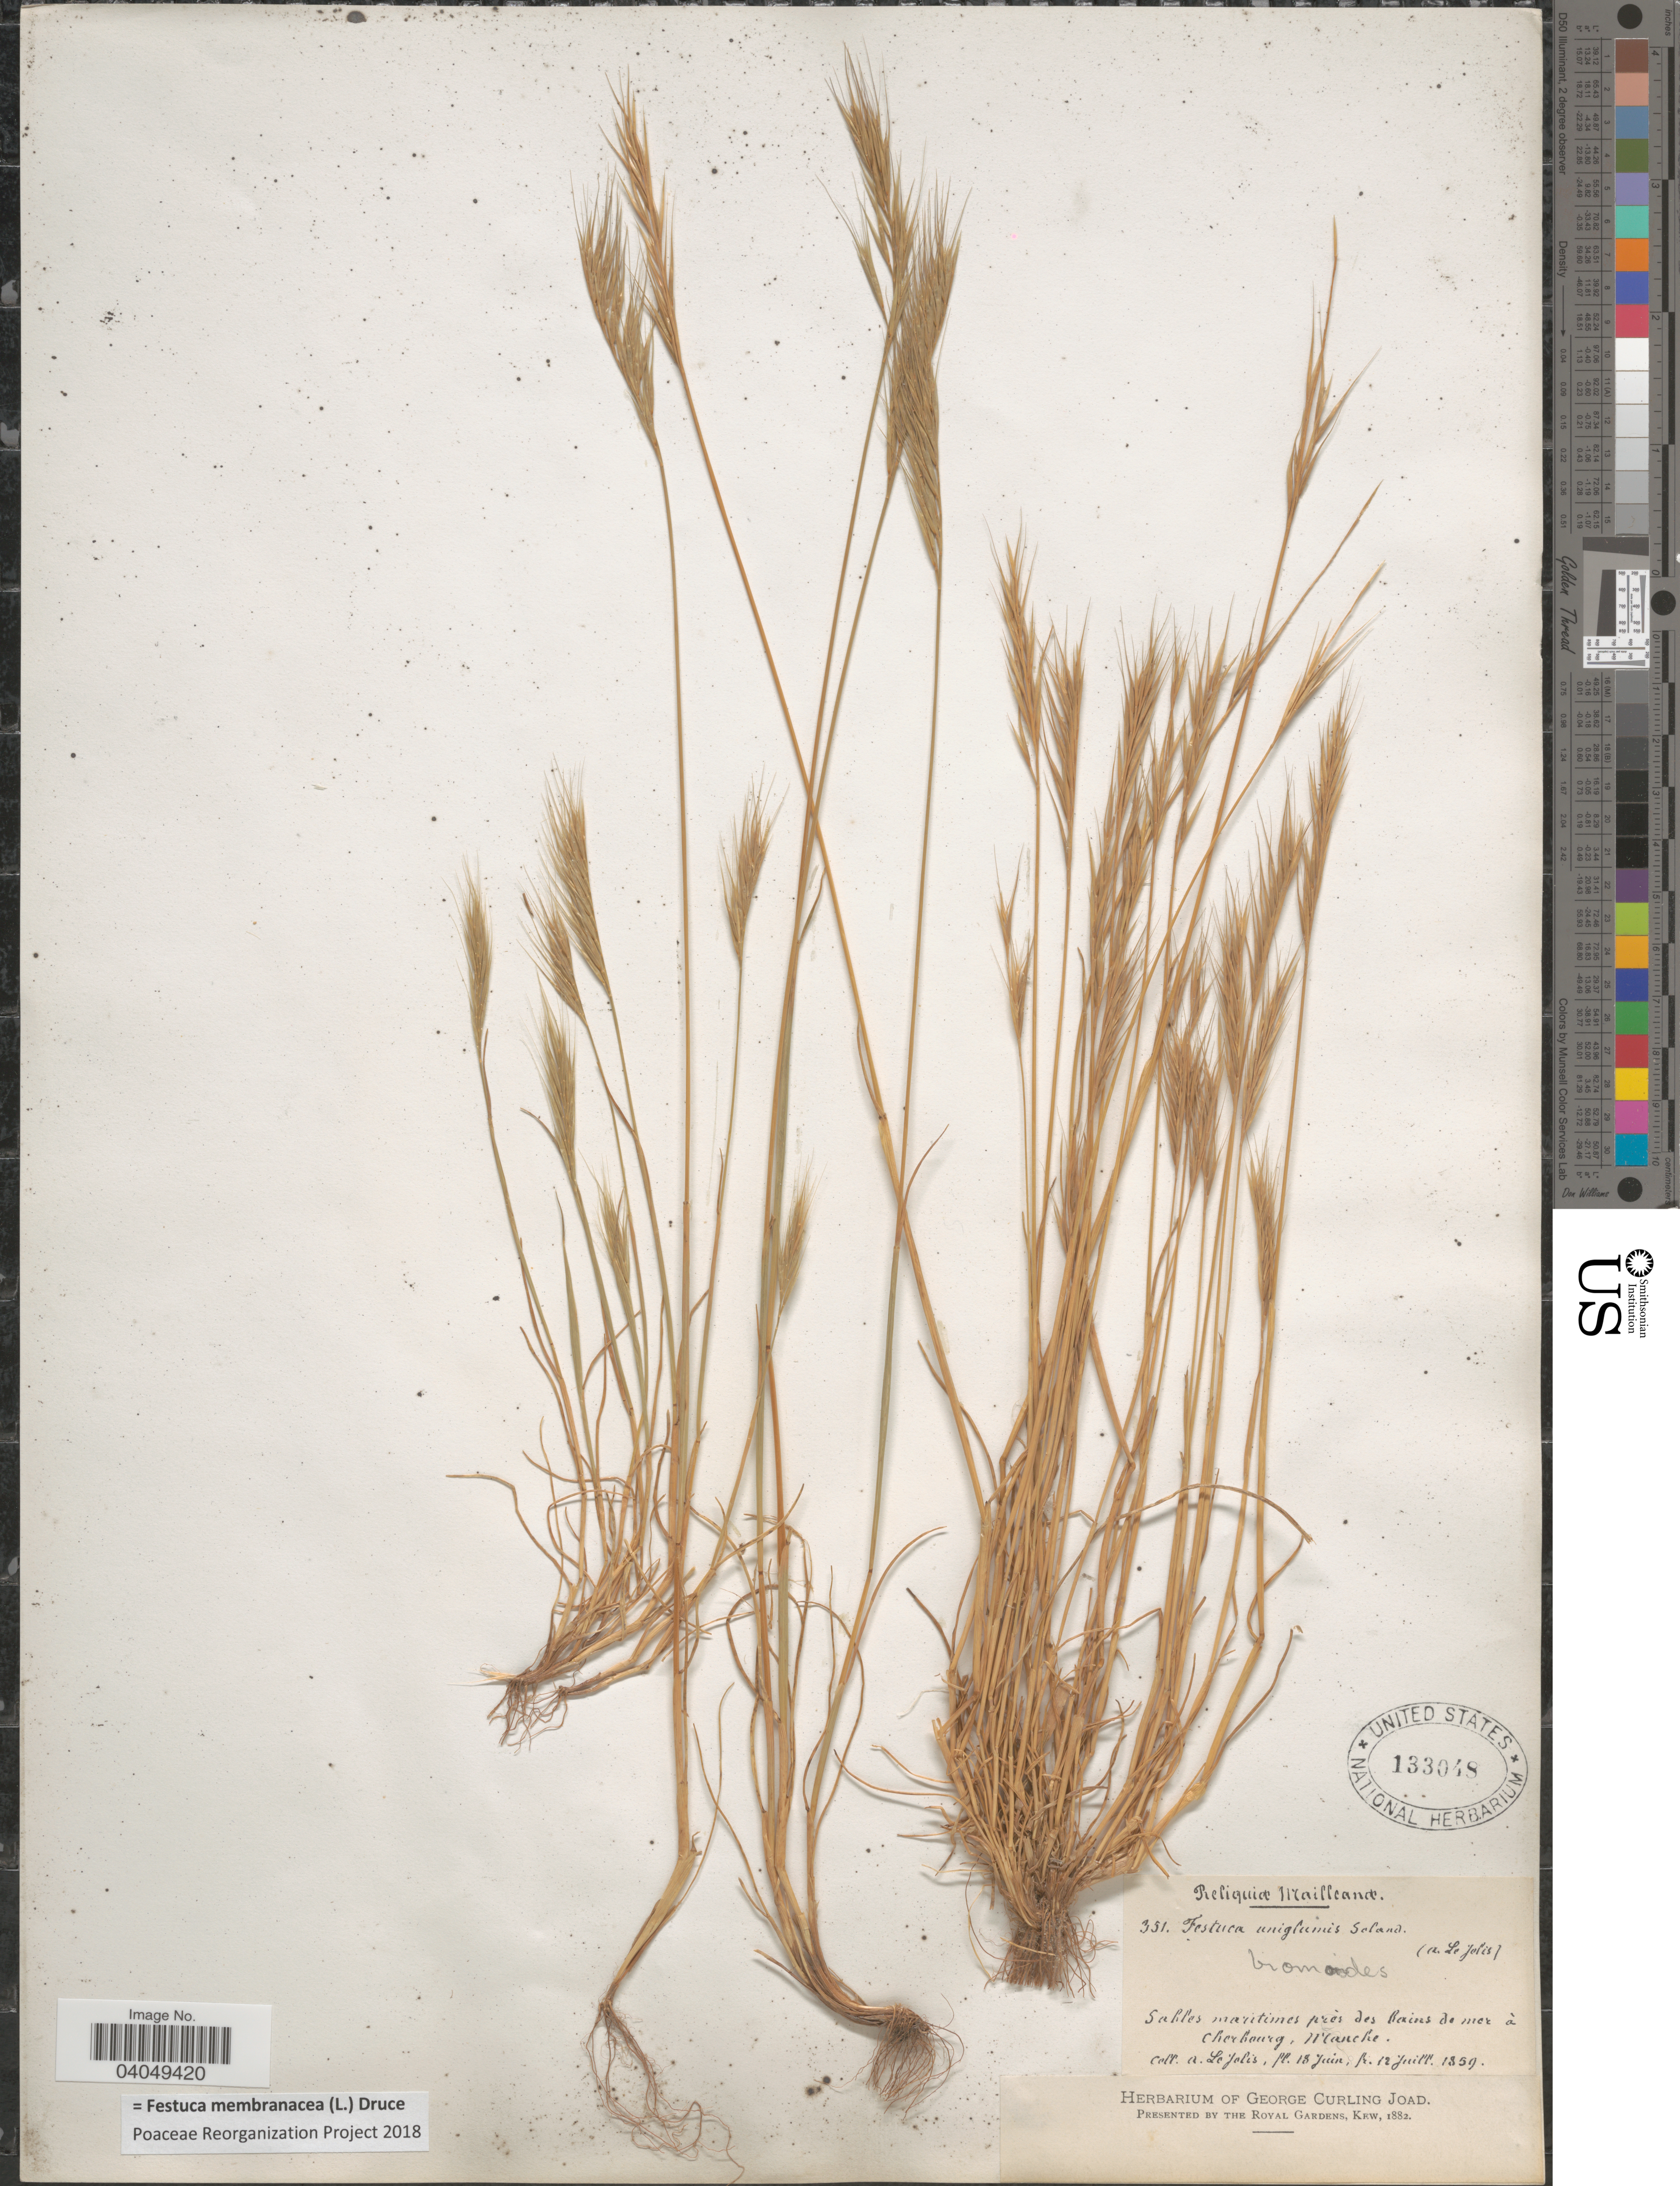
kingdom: Plantae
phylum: Tracheophyta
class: Liliopsida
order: Poales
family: Poaceae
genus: Festuca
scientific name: Festuca membranacea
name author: Kit.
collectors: A. F. Le Jolis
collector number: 351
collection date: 1859-06-18/1859-07-12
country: France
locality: Sables maritimes près des Bains de mer à Cherbourg, Manche.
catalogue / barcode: US 133048